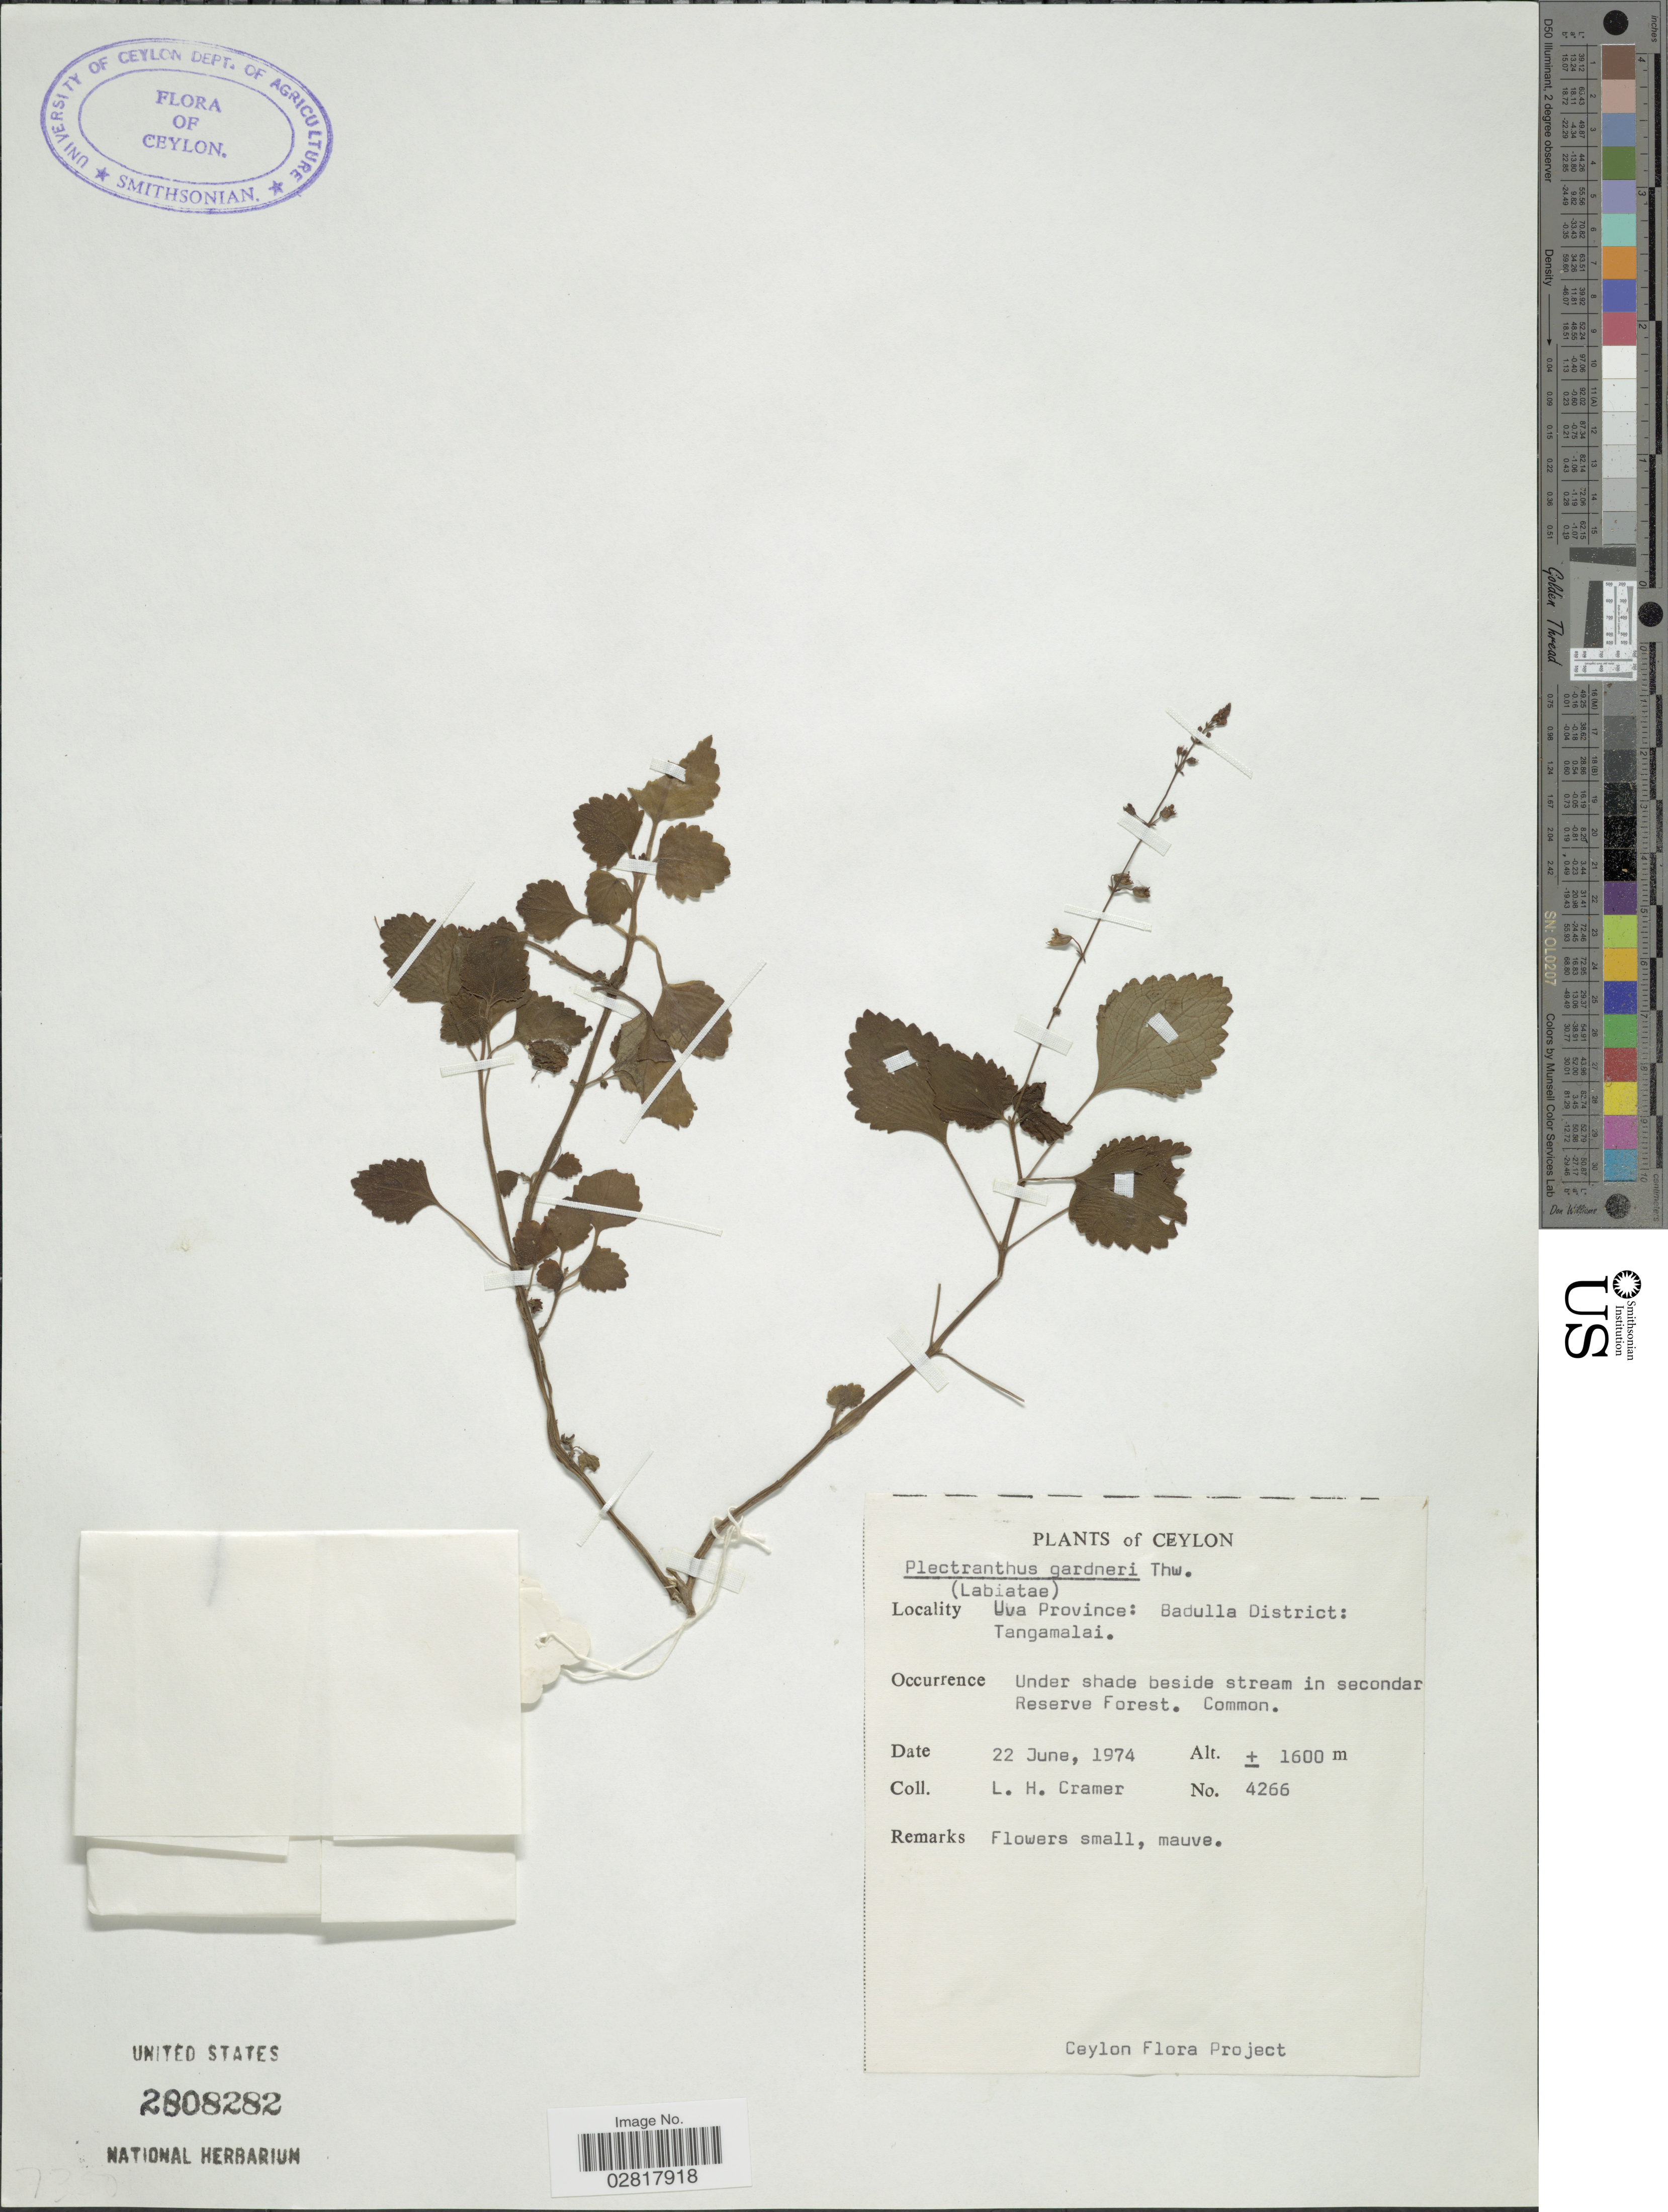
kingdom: Plantae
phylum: Tracheophyta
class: Magnoliopsida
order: Lamiales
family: Lamiaceae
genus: Plectranthus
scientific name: Plectranthus gardneri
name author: Thwaites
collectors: L. H. Cramer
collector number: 4266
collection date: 1974-06-22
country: Sri Lanka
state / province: Uva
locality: Ceylon. Badulla District: Tangamalai.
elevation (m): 1600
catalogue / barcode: US 2808282